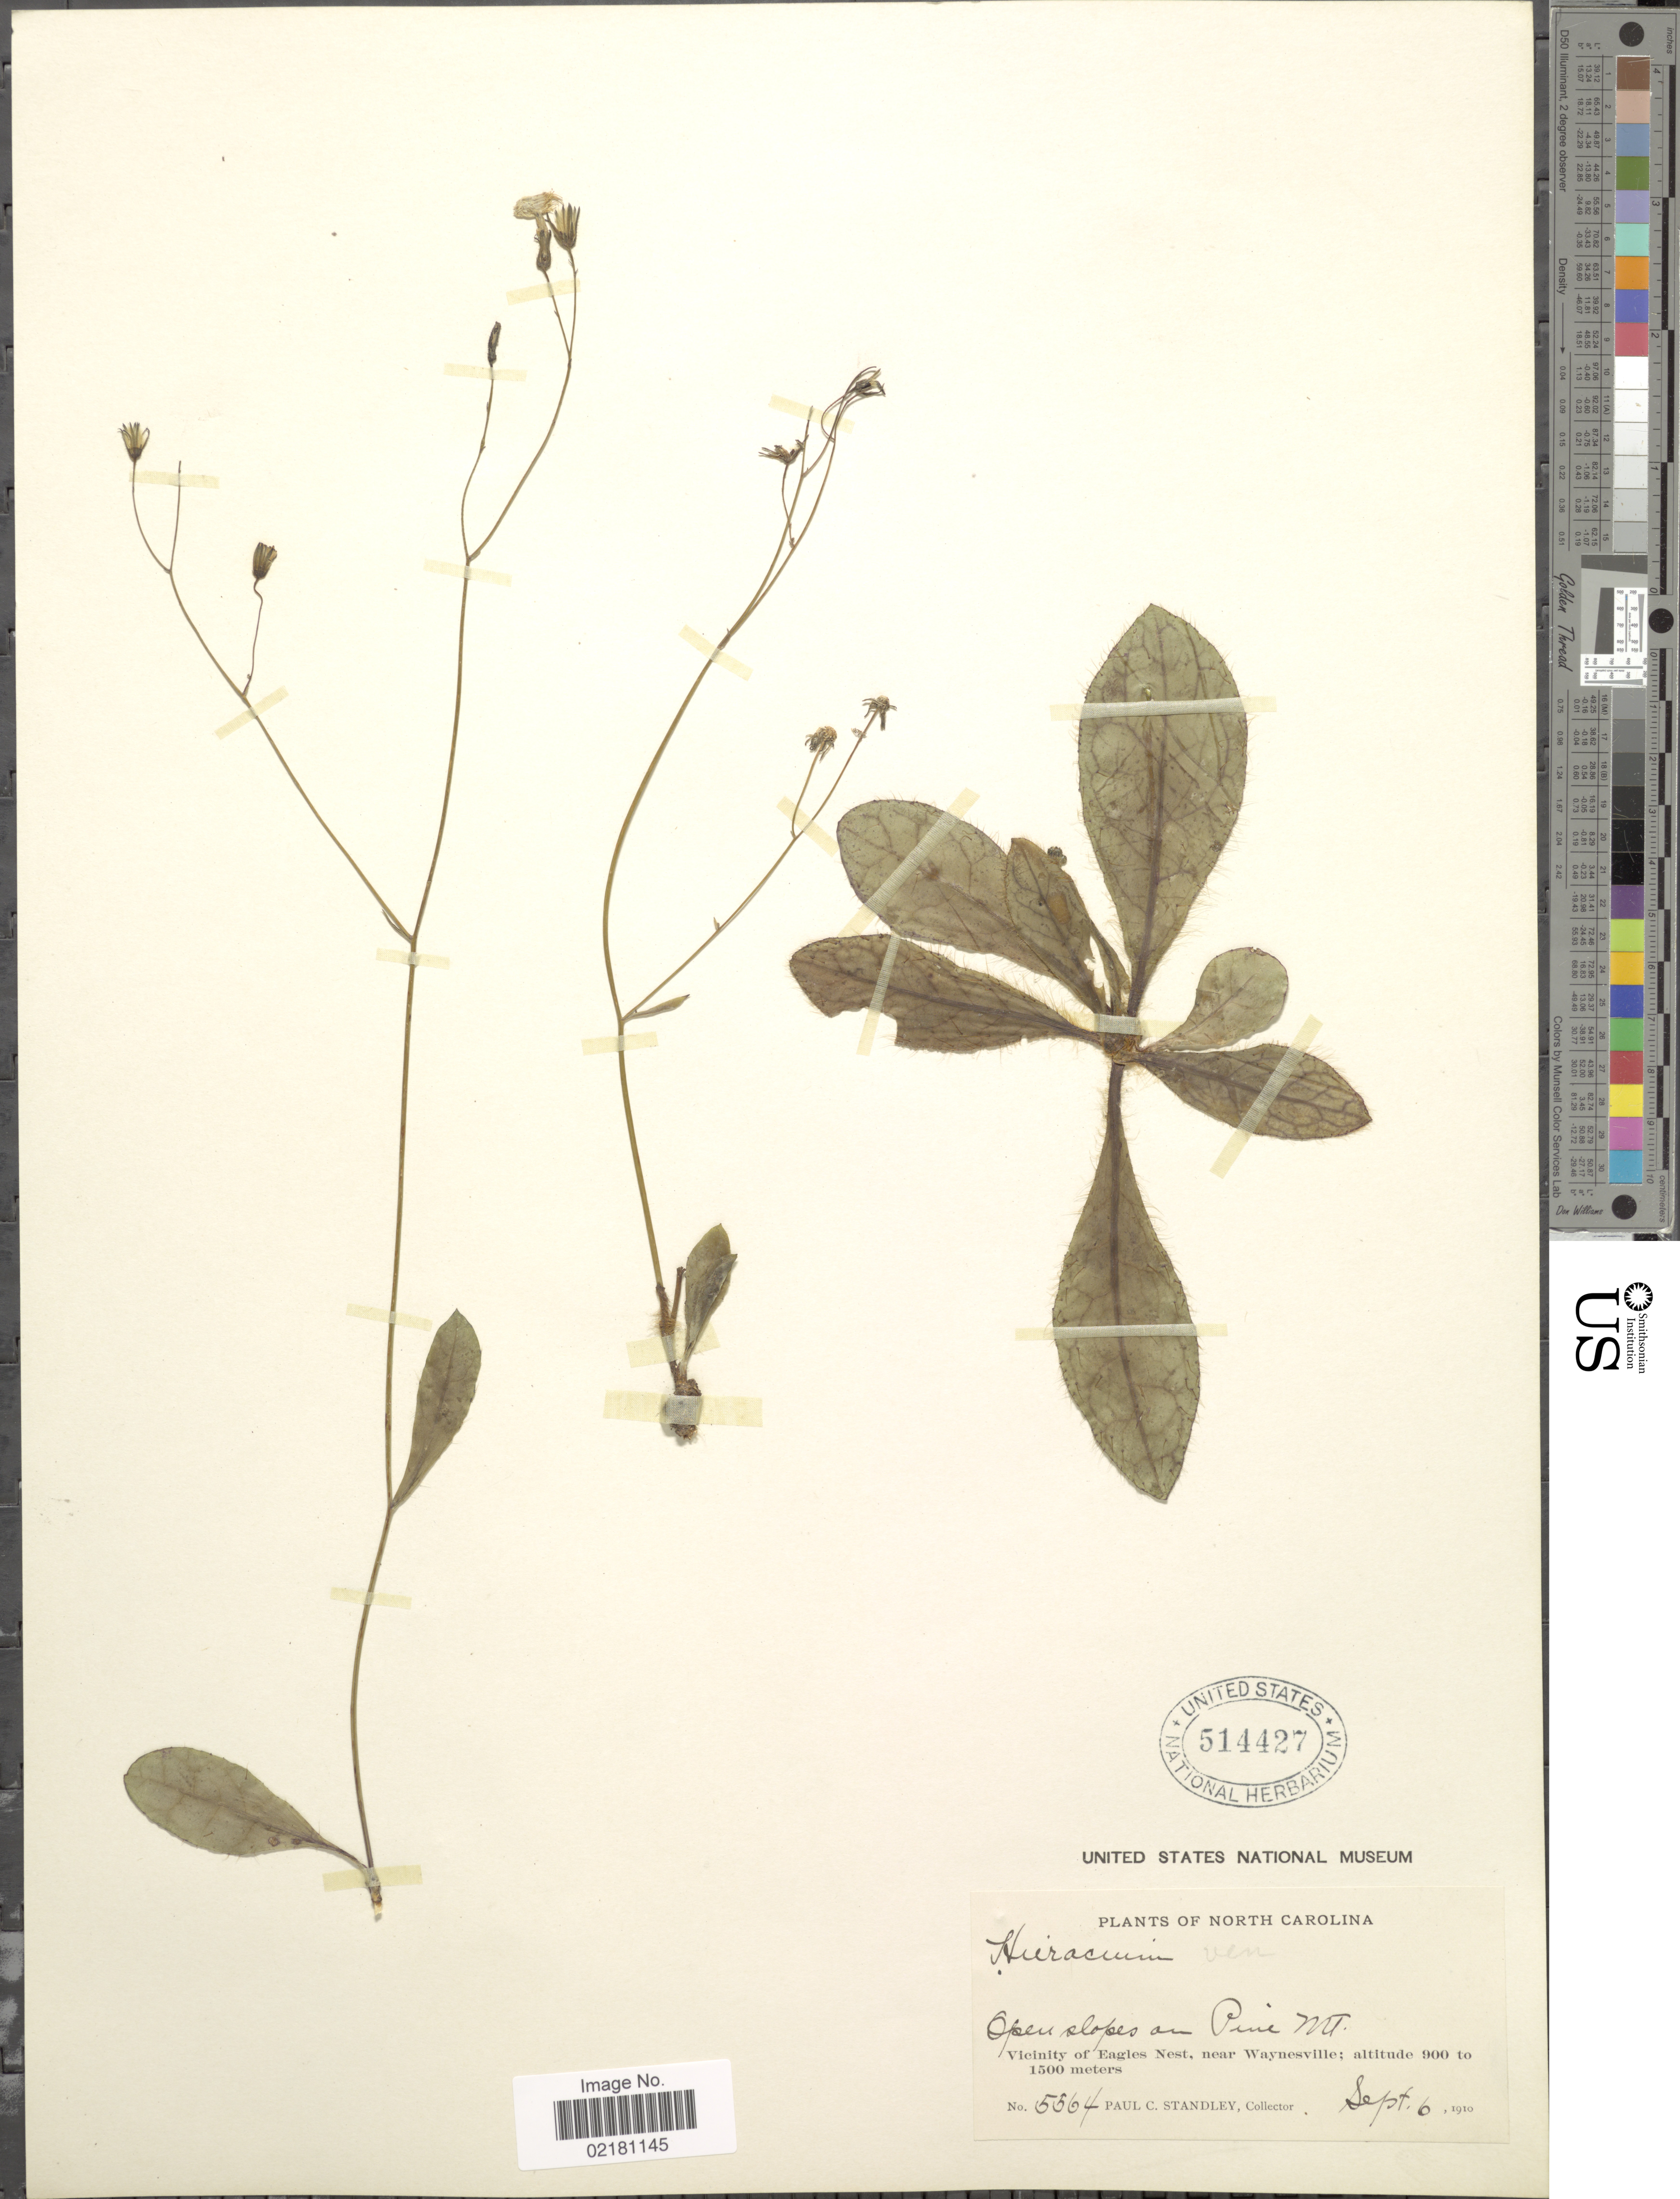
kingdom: Plantae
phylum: Tracheophyta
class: Magnoliopsida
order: Asterales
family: Asteraceae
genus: Hieracium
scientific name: Hieracium venosum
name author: L.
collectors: P. C. Standley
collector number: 5564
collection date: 1910-09-06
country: United States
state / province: North Carolina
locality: Open slopes on Pine Mt. Vicinity of Eagles Nest, near Waynesville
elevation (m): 900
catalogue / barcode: US 514427